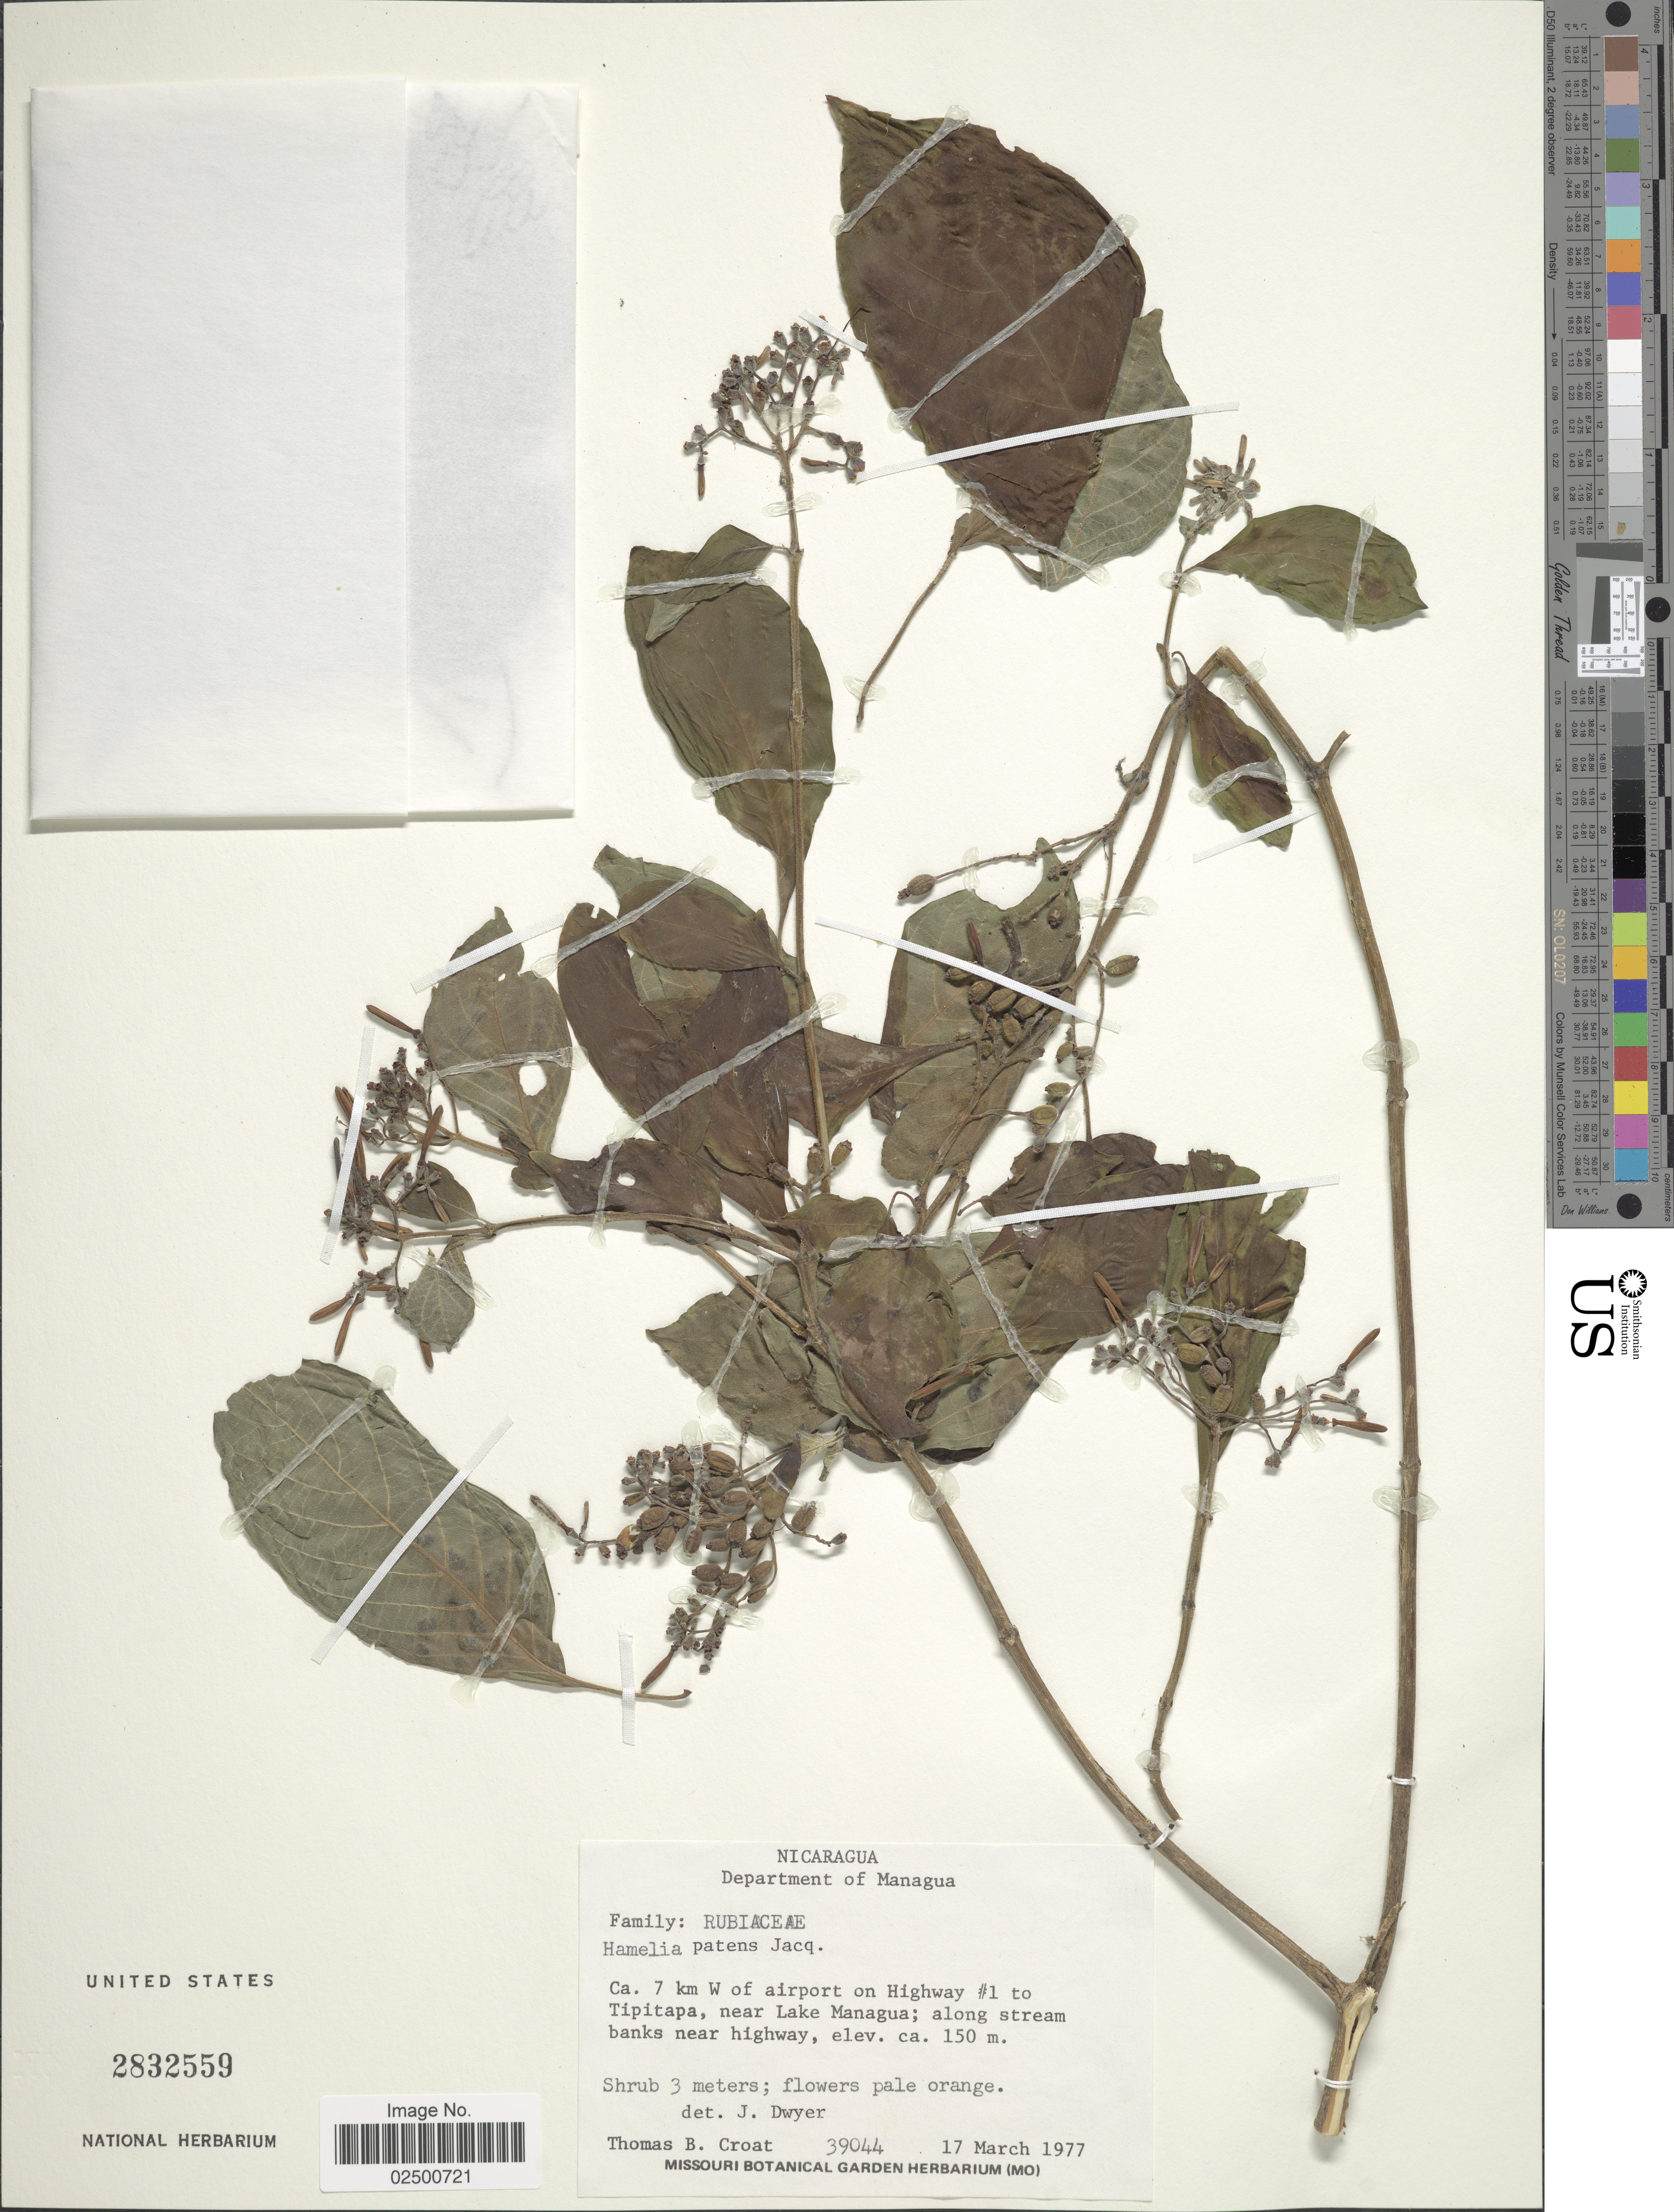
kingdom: Plantae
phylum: Tracheophyta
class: Magnoliopsida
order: Gentianales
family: Rubiaceae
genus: Hamelia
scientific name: Hamelia patens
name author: Jacq.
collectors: T. B. Croat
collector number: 39044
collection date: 1977-03-17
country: Nicaragua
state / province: Managua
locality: Department of Managua. Ca. 7 km W of airport on Highway #1 to Tipitapa, near Lake Managua; along stream banks near highway.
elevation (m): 150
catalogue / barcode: US 2832559